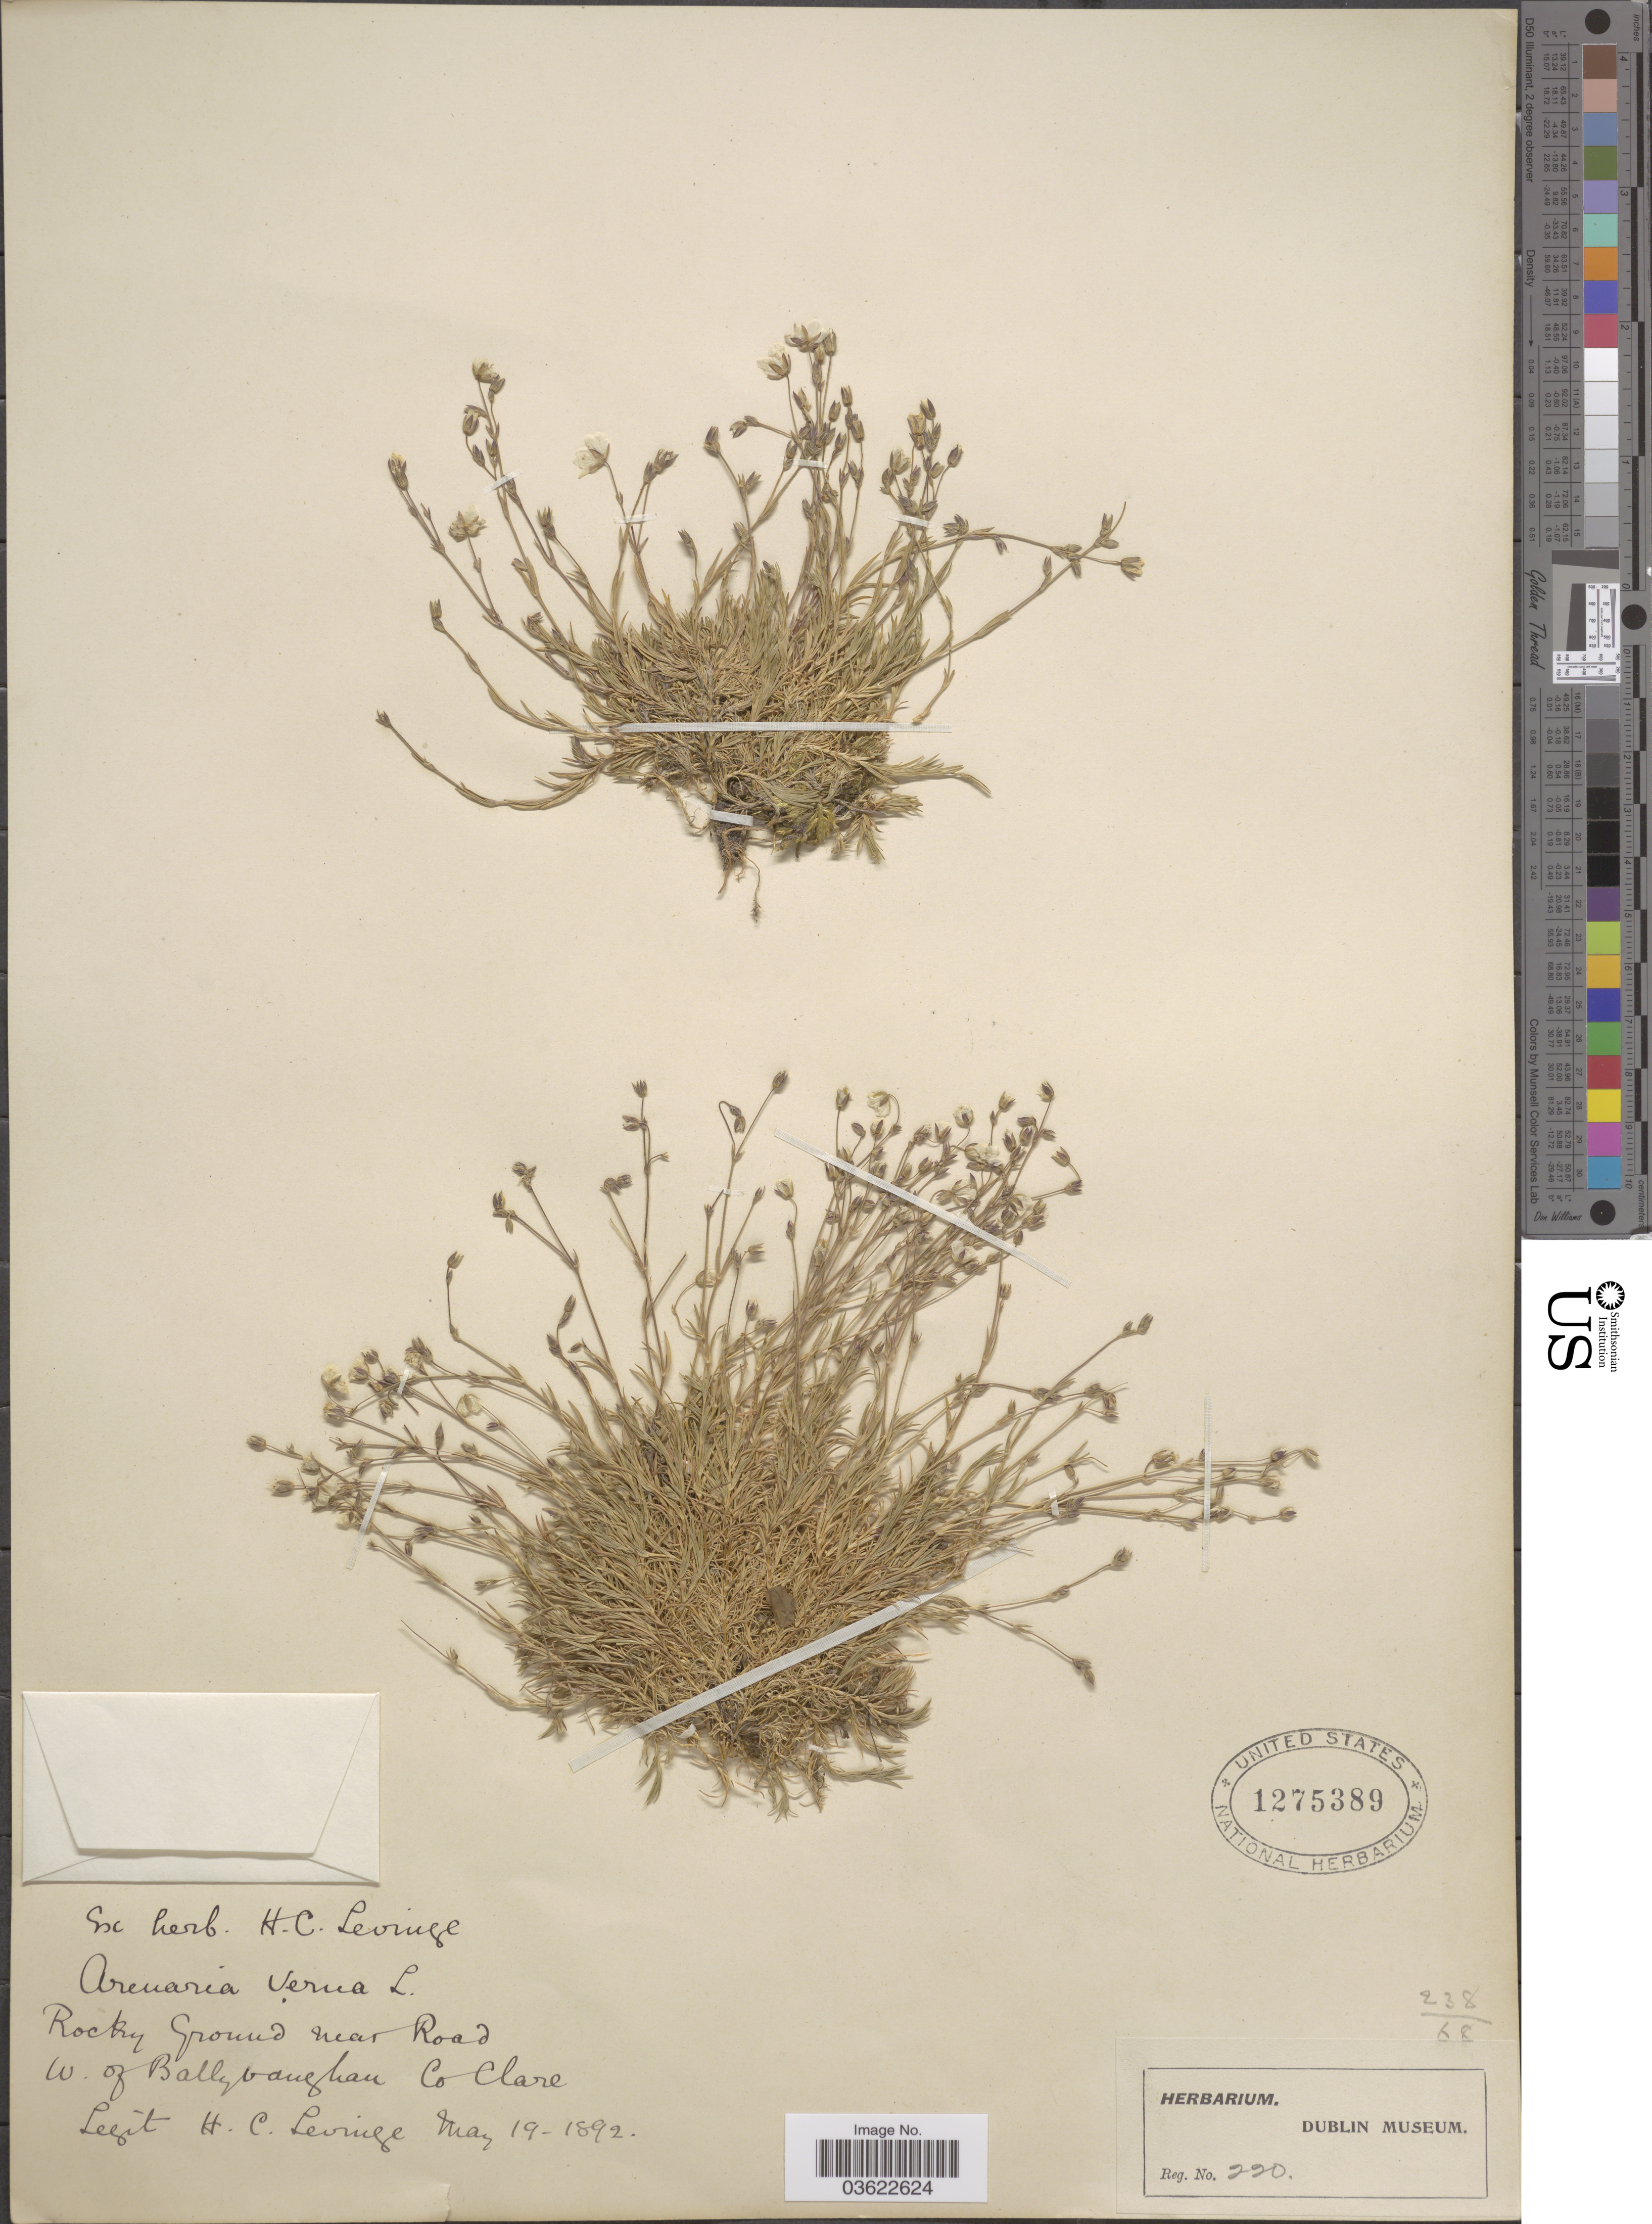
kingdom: Plantae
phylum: Tracheophyta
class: Magnoliopsida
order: Caryophyllales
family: Caryophyllaceae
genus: Arenaria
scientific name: Arenaria verna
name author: L.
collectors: H. Levinge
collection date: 1892-05-19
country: Ireland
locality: Rocky ground near Road W. of Ballyvaughan Co Clare.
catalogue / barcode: US 1275389